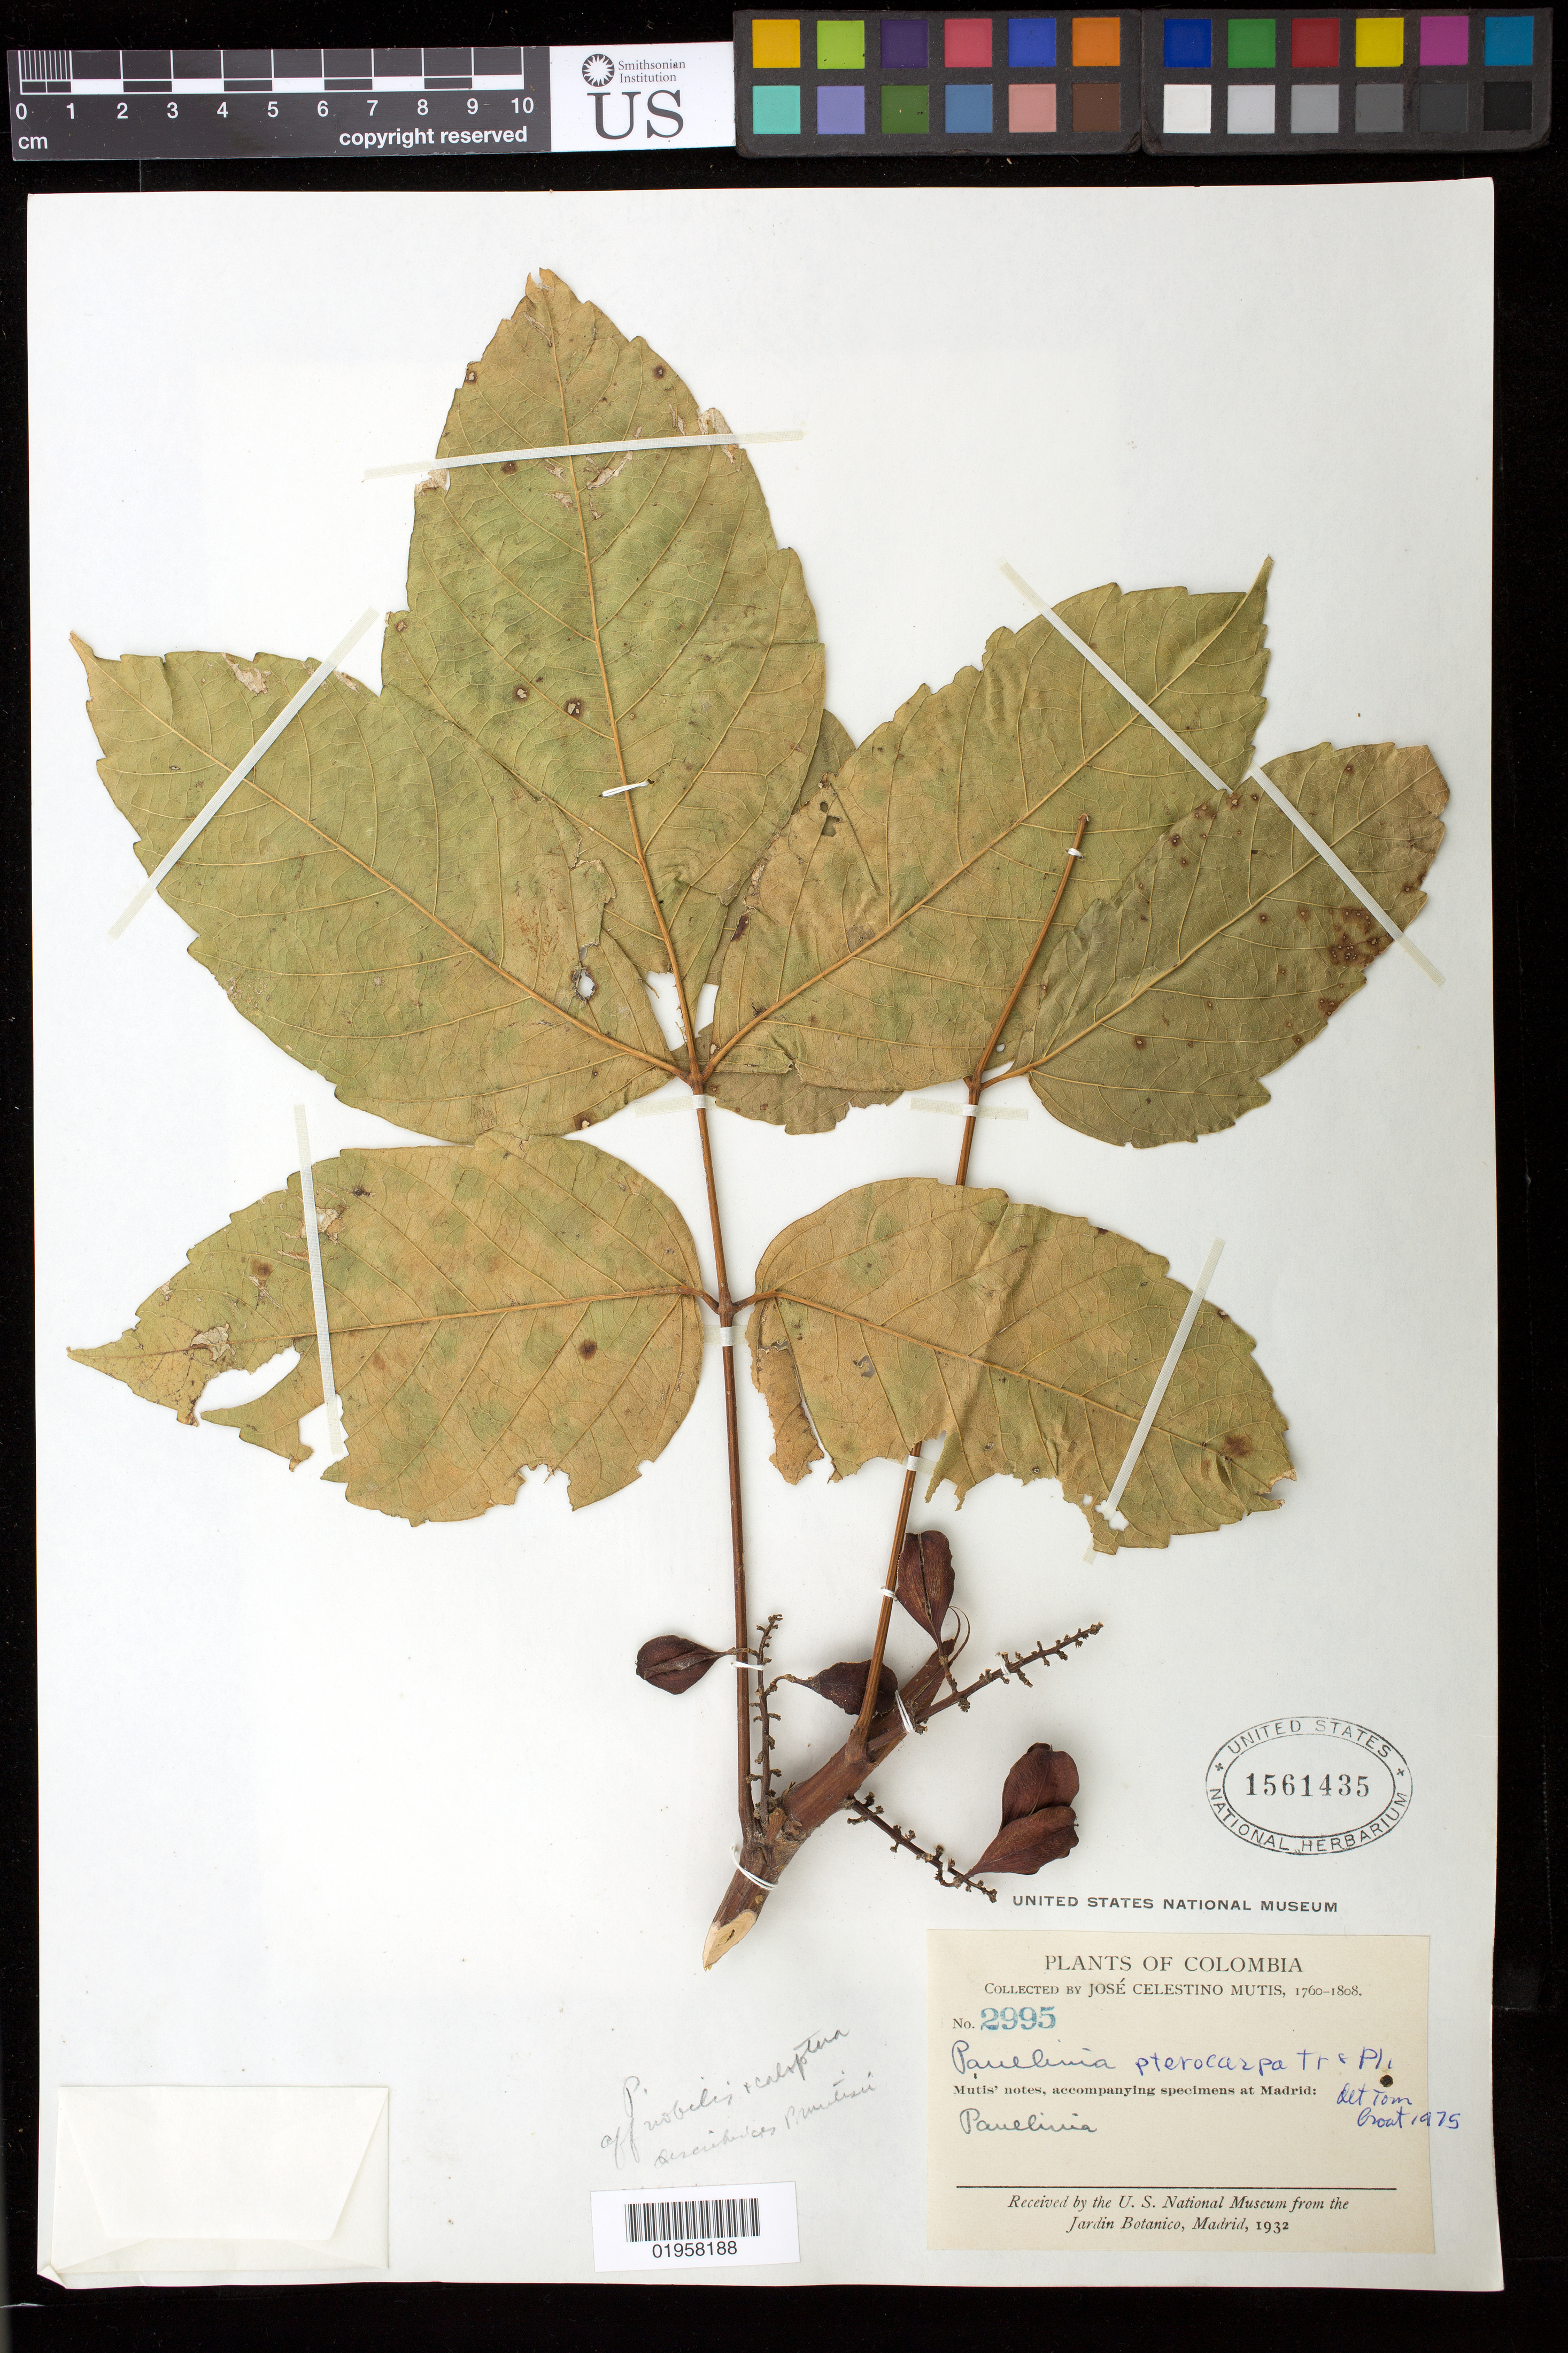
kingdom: Plantae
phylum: Tracheophyta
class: Magnoliopsida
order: Sapindales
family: Sapindaceae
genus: Paullinia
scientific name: Paullinia pterocarpa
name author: Triana & Planch.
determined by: Croat, Thomas B., Missouri Botanical Garden (MO)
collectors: J. C. B. Mutis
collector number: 2995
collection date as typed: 1760-1808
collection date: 1760/1808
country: Colombia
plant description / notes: From label: "Mutis' notes, accompanying specimens at Madrid"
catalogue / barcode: US 1561435